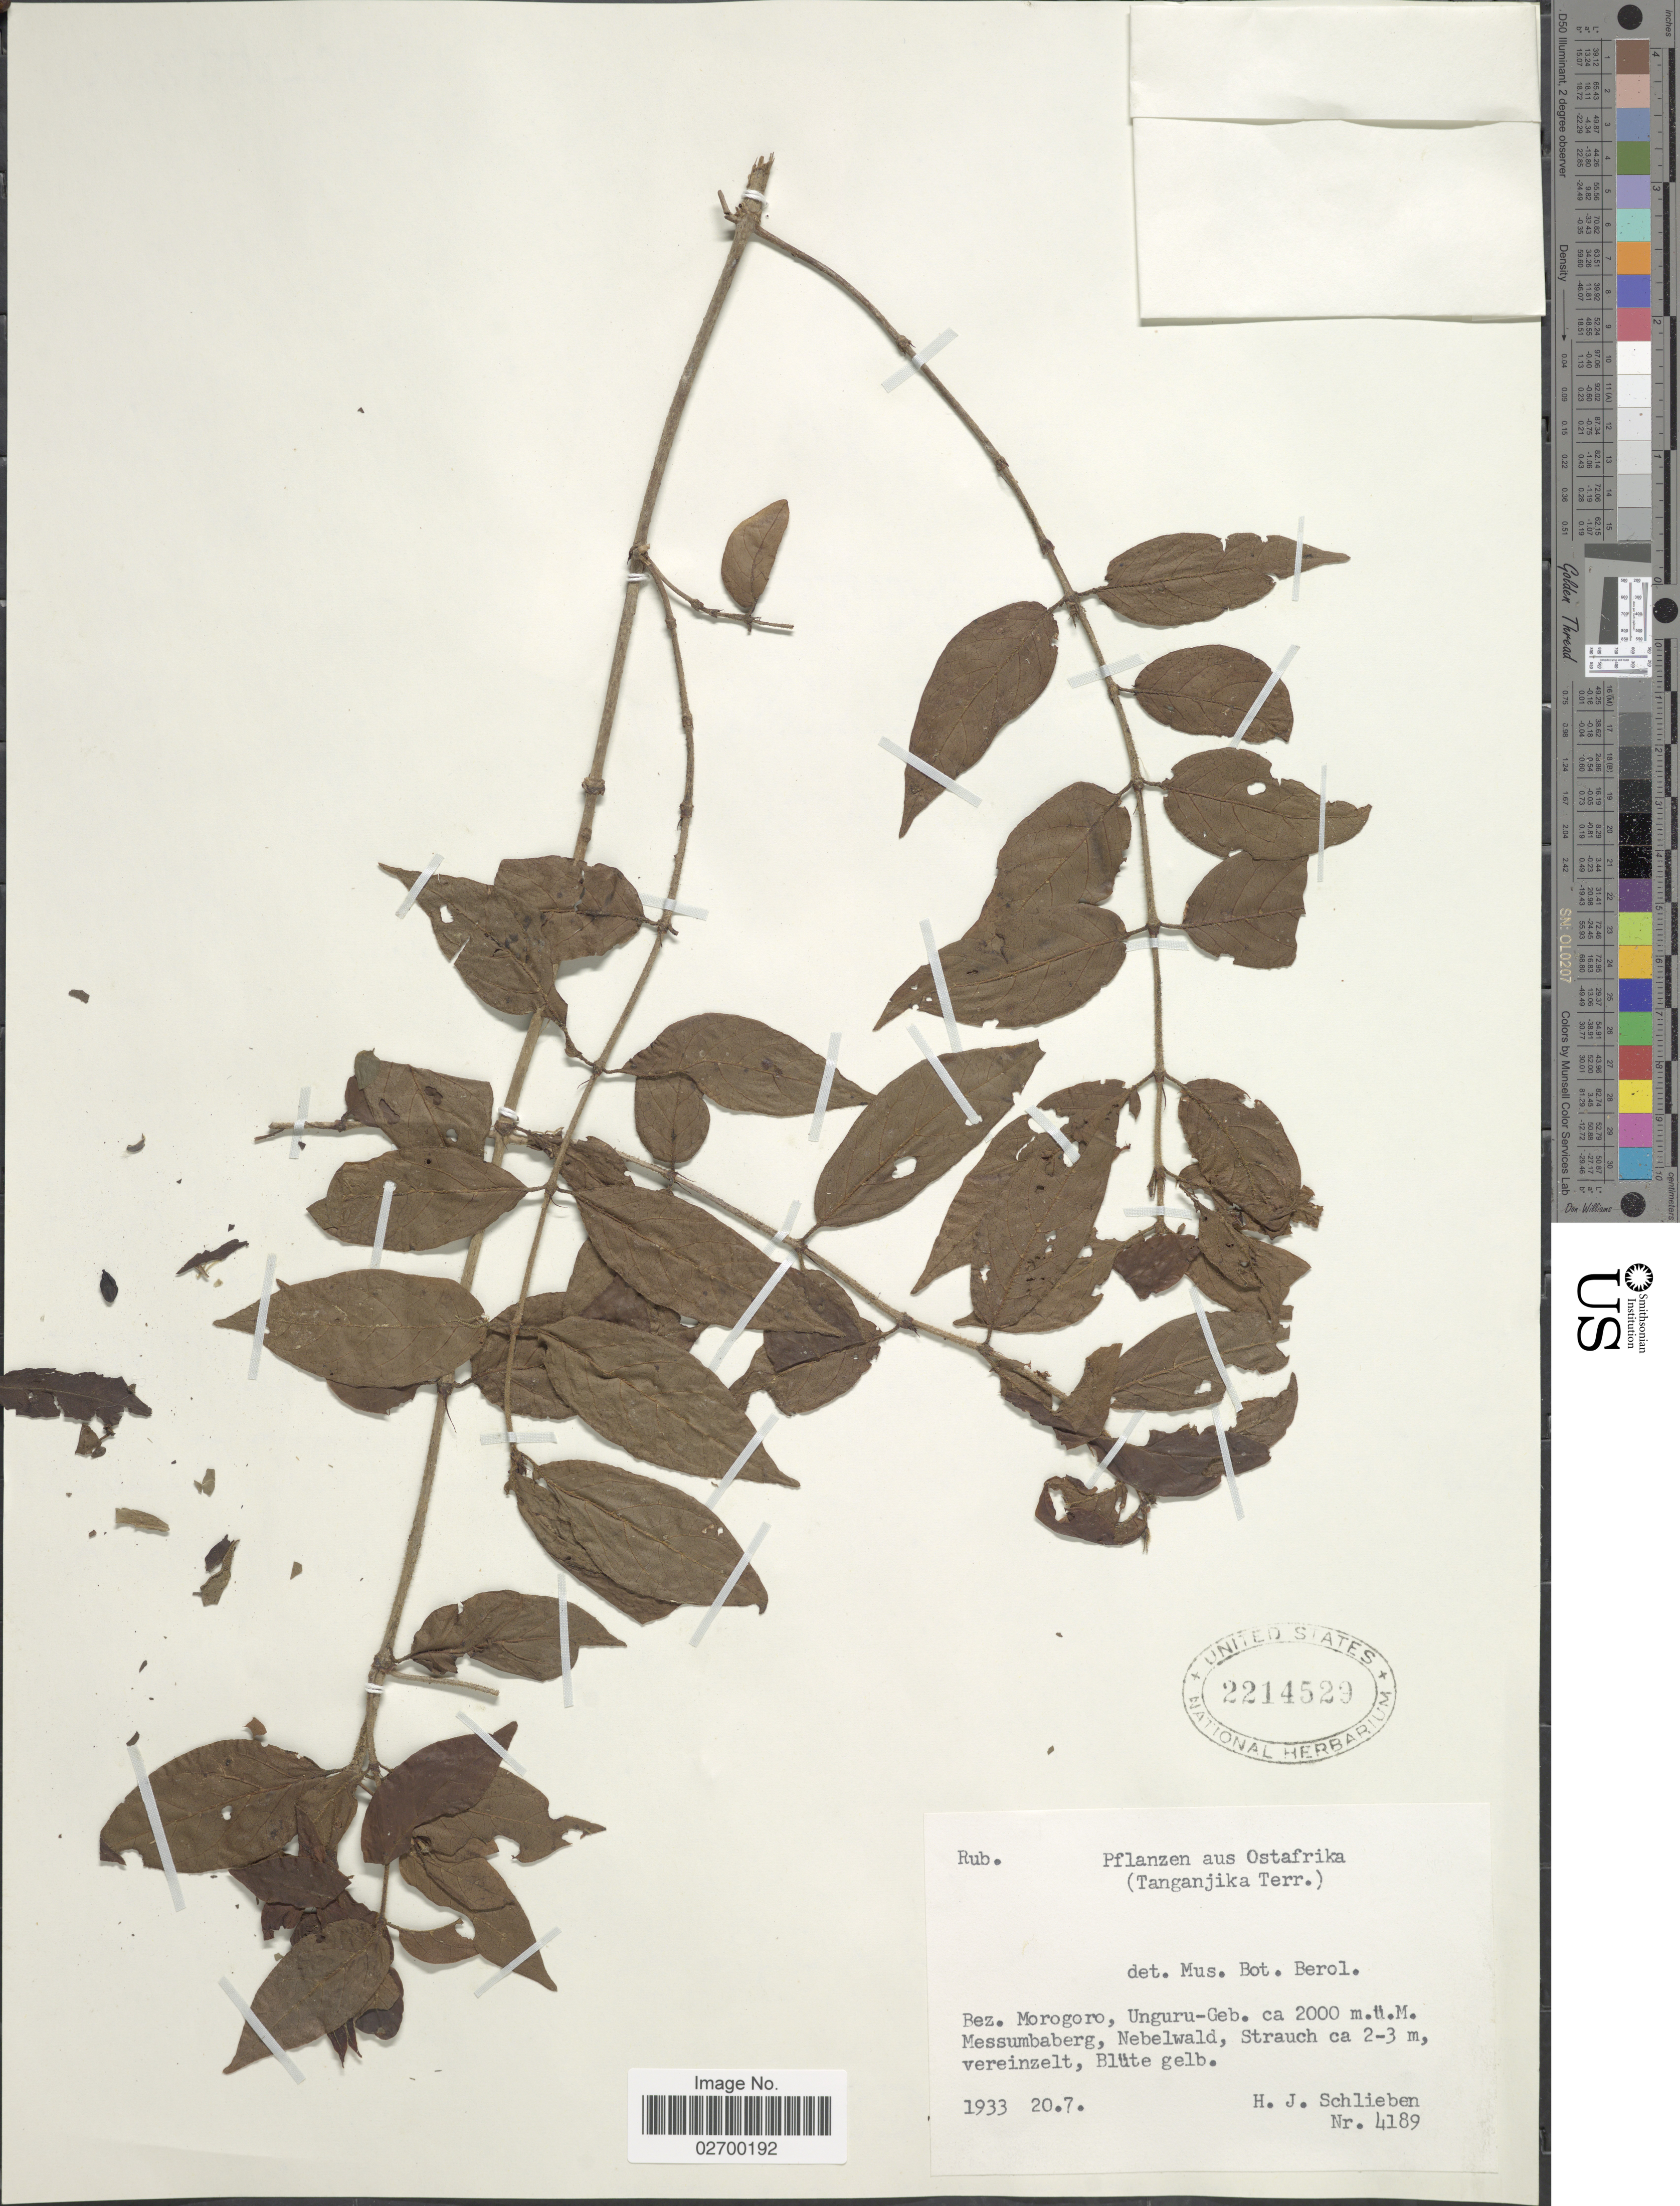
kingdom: Plantae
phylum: Tracheophyta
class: Magnoliopsida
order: Gentianales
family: Rubiaceae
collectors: H. J. Schlieben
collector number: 4189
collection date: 1933-07-20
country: Tanzania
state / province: Morogoro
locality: Ostafrika. (Tanganjika Terr.) Bez. Morogoro, Uluguru-Geb. Messumbaberg, Nebelwald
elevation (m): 2000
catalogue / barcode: US 2214529